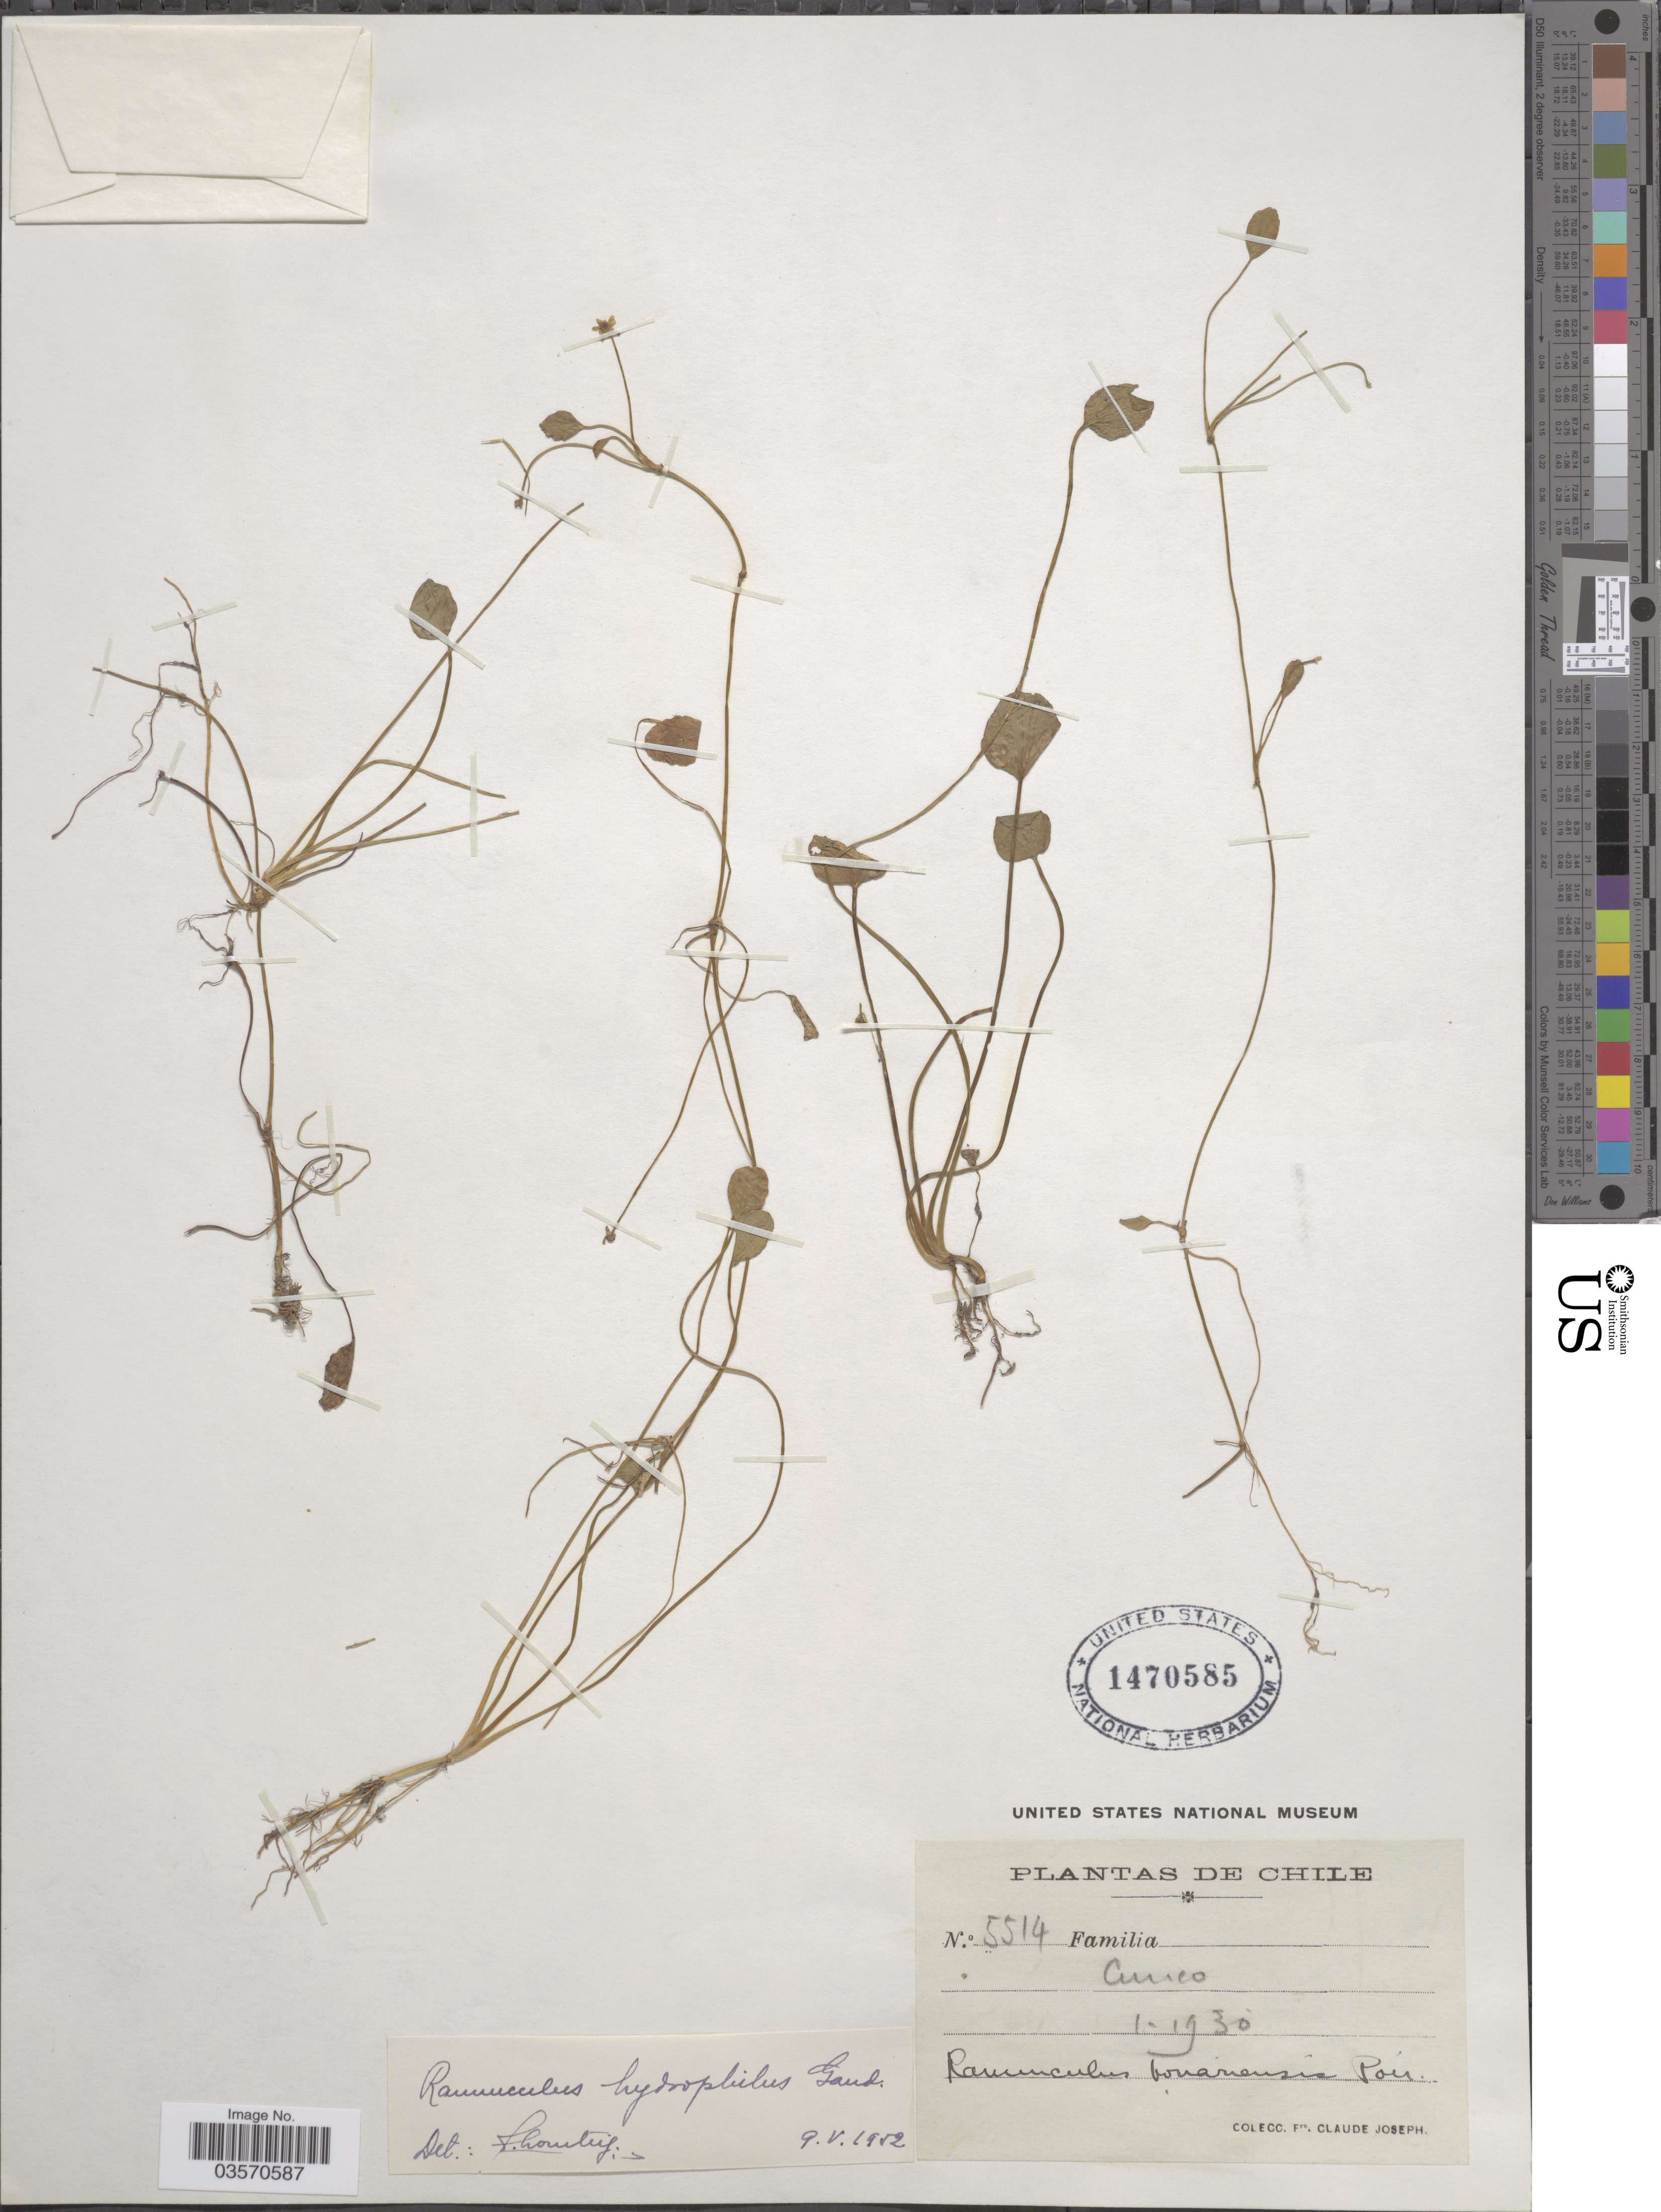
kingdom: Plantae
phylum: Tracheophyta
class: Magnoliopsida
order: Ranunculales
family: Ranunculaceae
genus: Ranunculus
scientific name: Ranunculus hydrophilus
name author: Bunge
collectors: Bro. Claude-Joseph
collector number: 5514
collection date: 1930-01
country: Chile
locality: Cunco.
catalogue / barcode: US 1470585